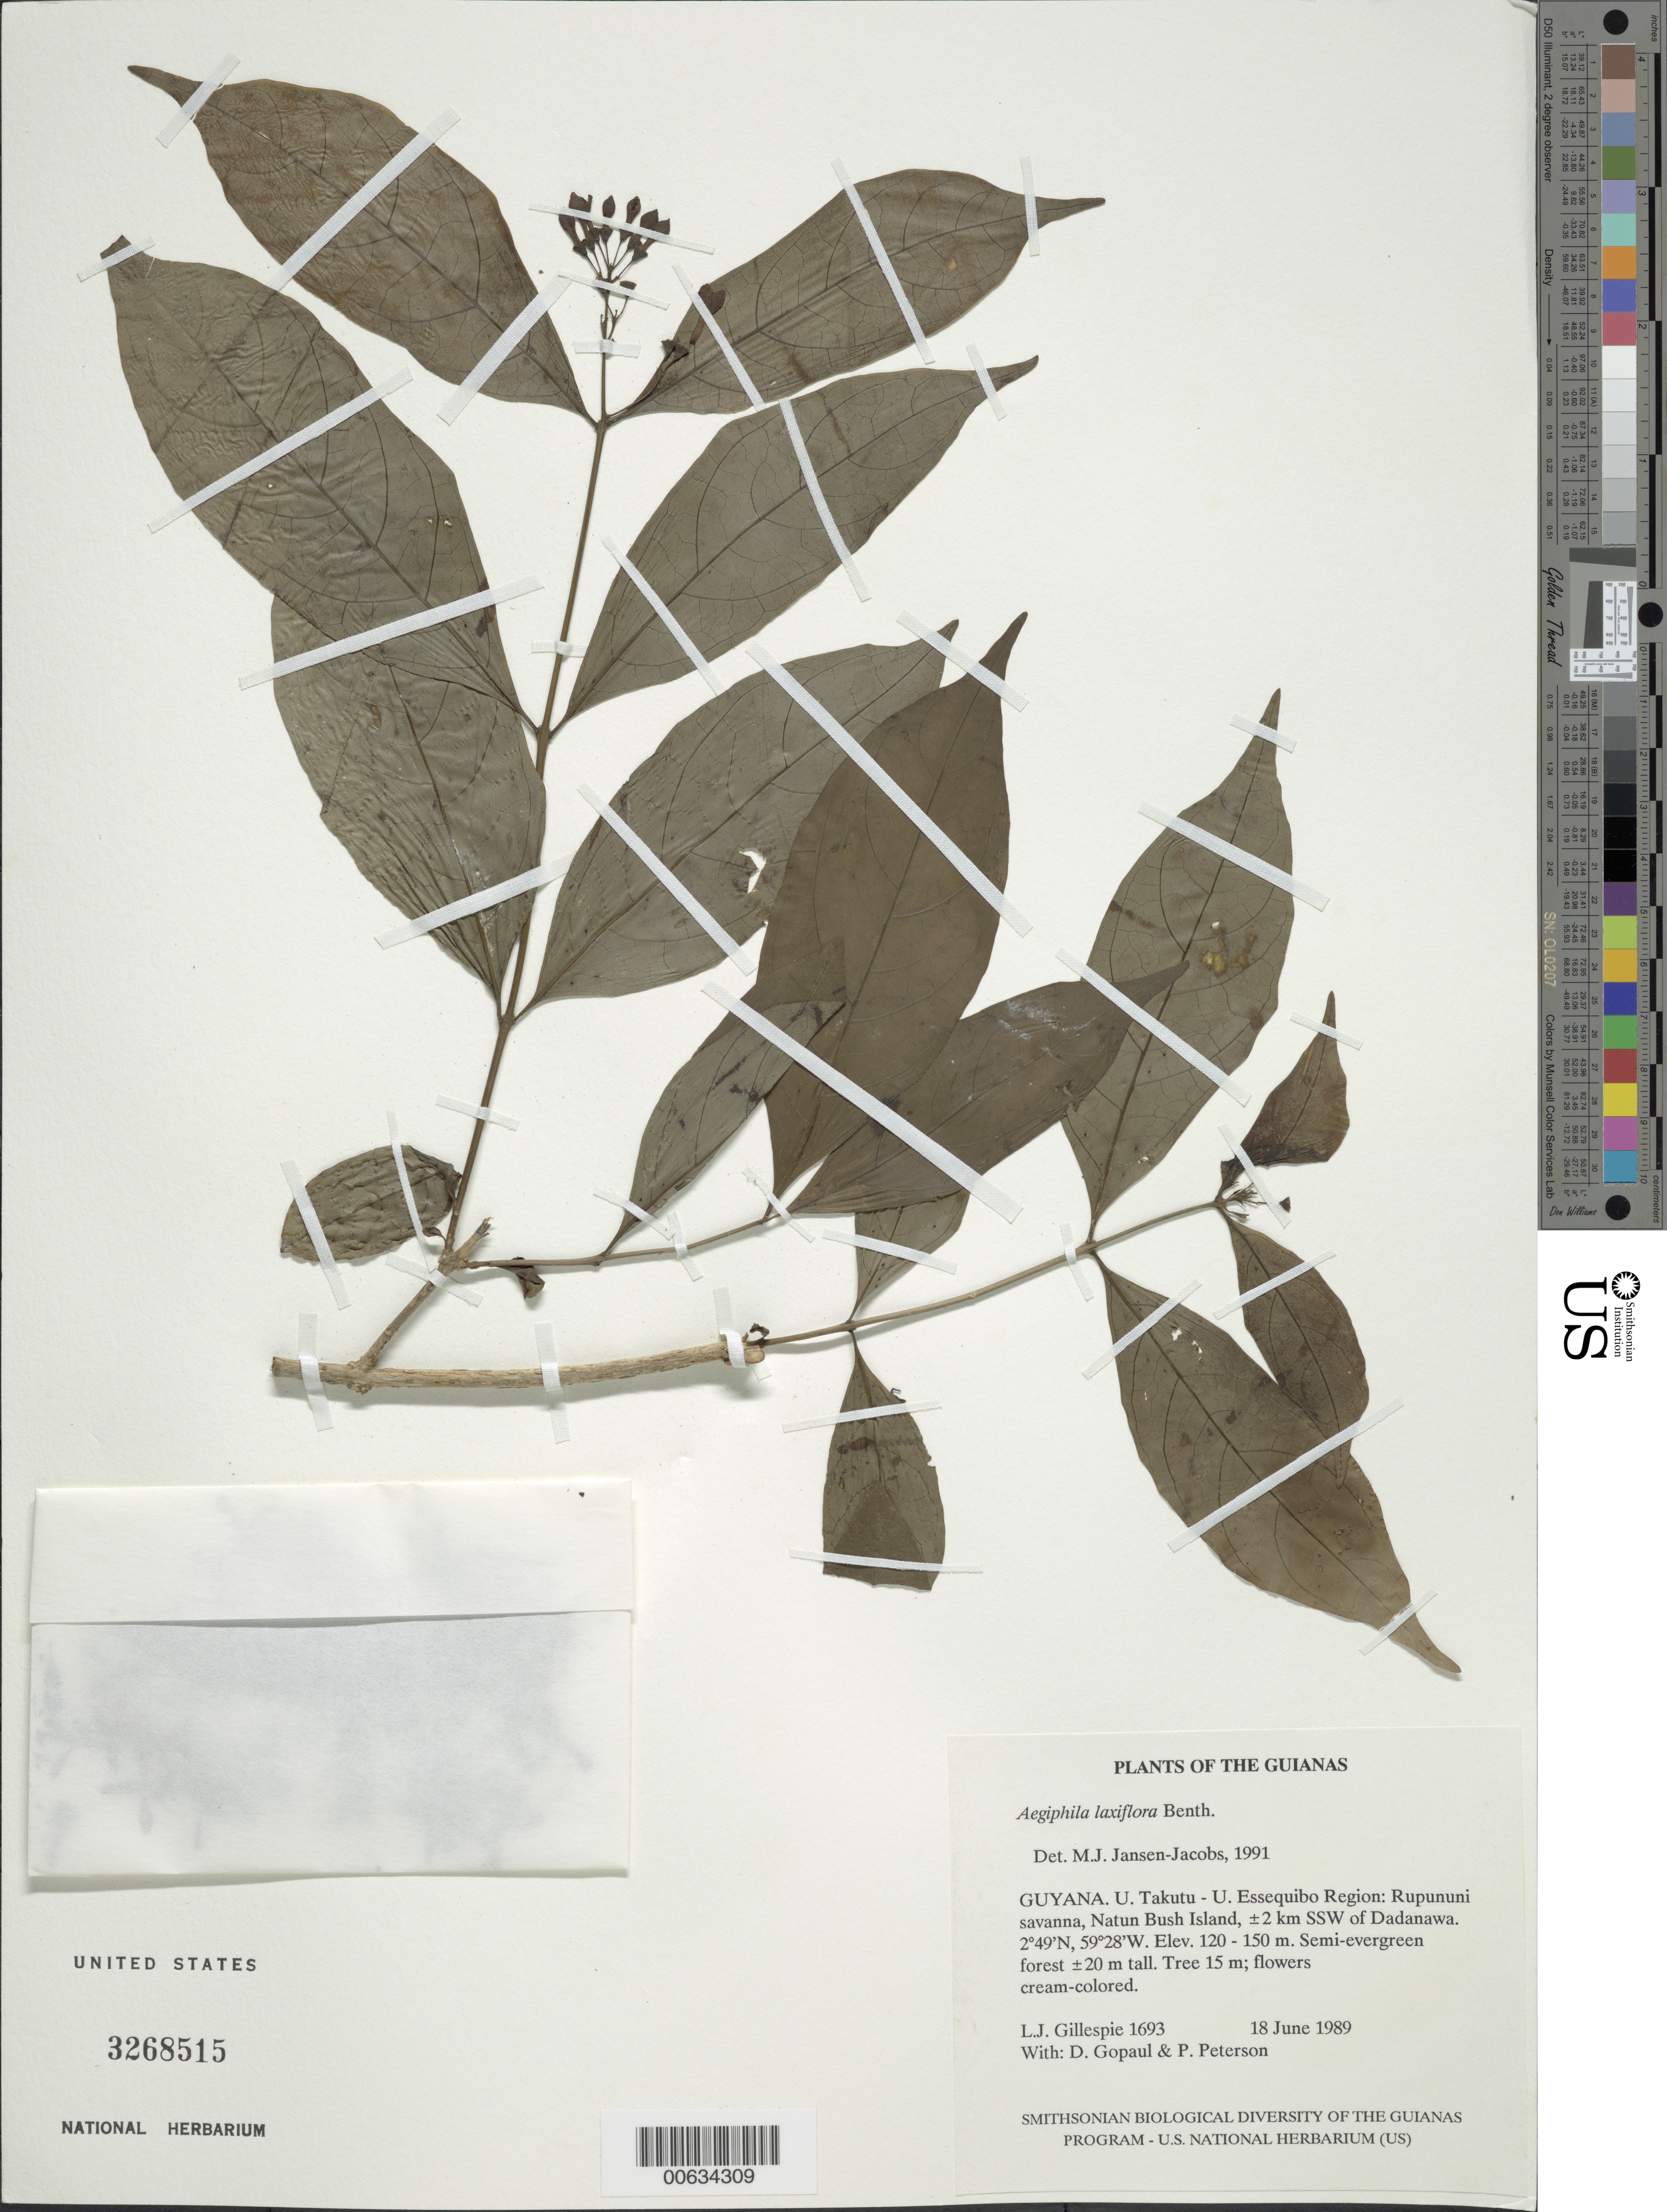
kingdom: Plantae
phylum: Tracheophyta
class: Magnoliopsida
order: Lamiales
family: Lamiaceae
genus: Aegiphila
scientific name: Aegiphila laxiflora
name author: Benth.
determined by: Jansen-Jacobs, M. J., (U), Nationaal Herbarium Nederland, Utrecht University branch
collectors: L. J. Gillespie, D. Gopaul & P. M. Peterson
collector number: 1693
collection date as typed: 18 June 1989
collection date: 1989-06-18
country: Guyana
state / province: U. Takutu-U. Essequibo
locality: Rupununi savanna, Natun Bush Island, ±2 km SSW of Dadanawa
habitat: Semi-evergreen forest ±20 m tall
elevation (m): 120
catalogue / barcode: US 3268515